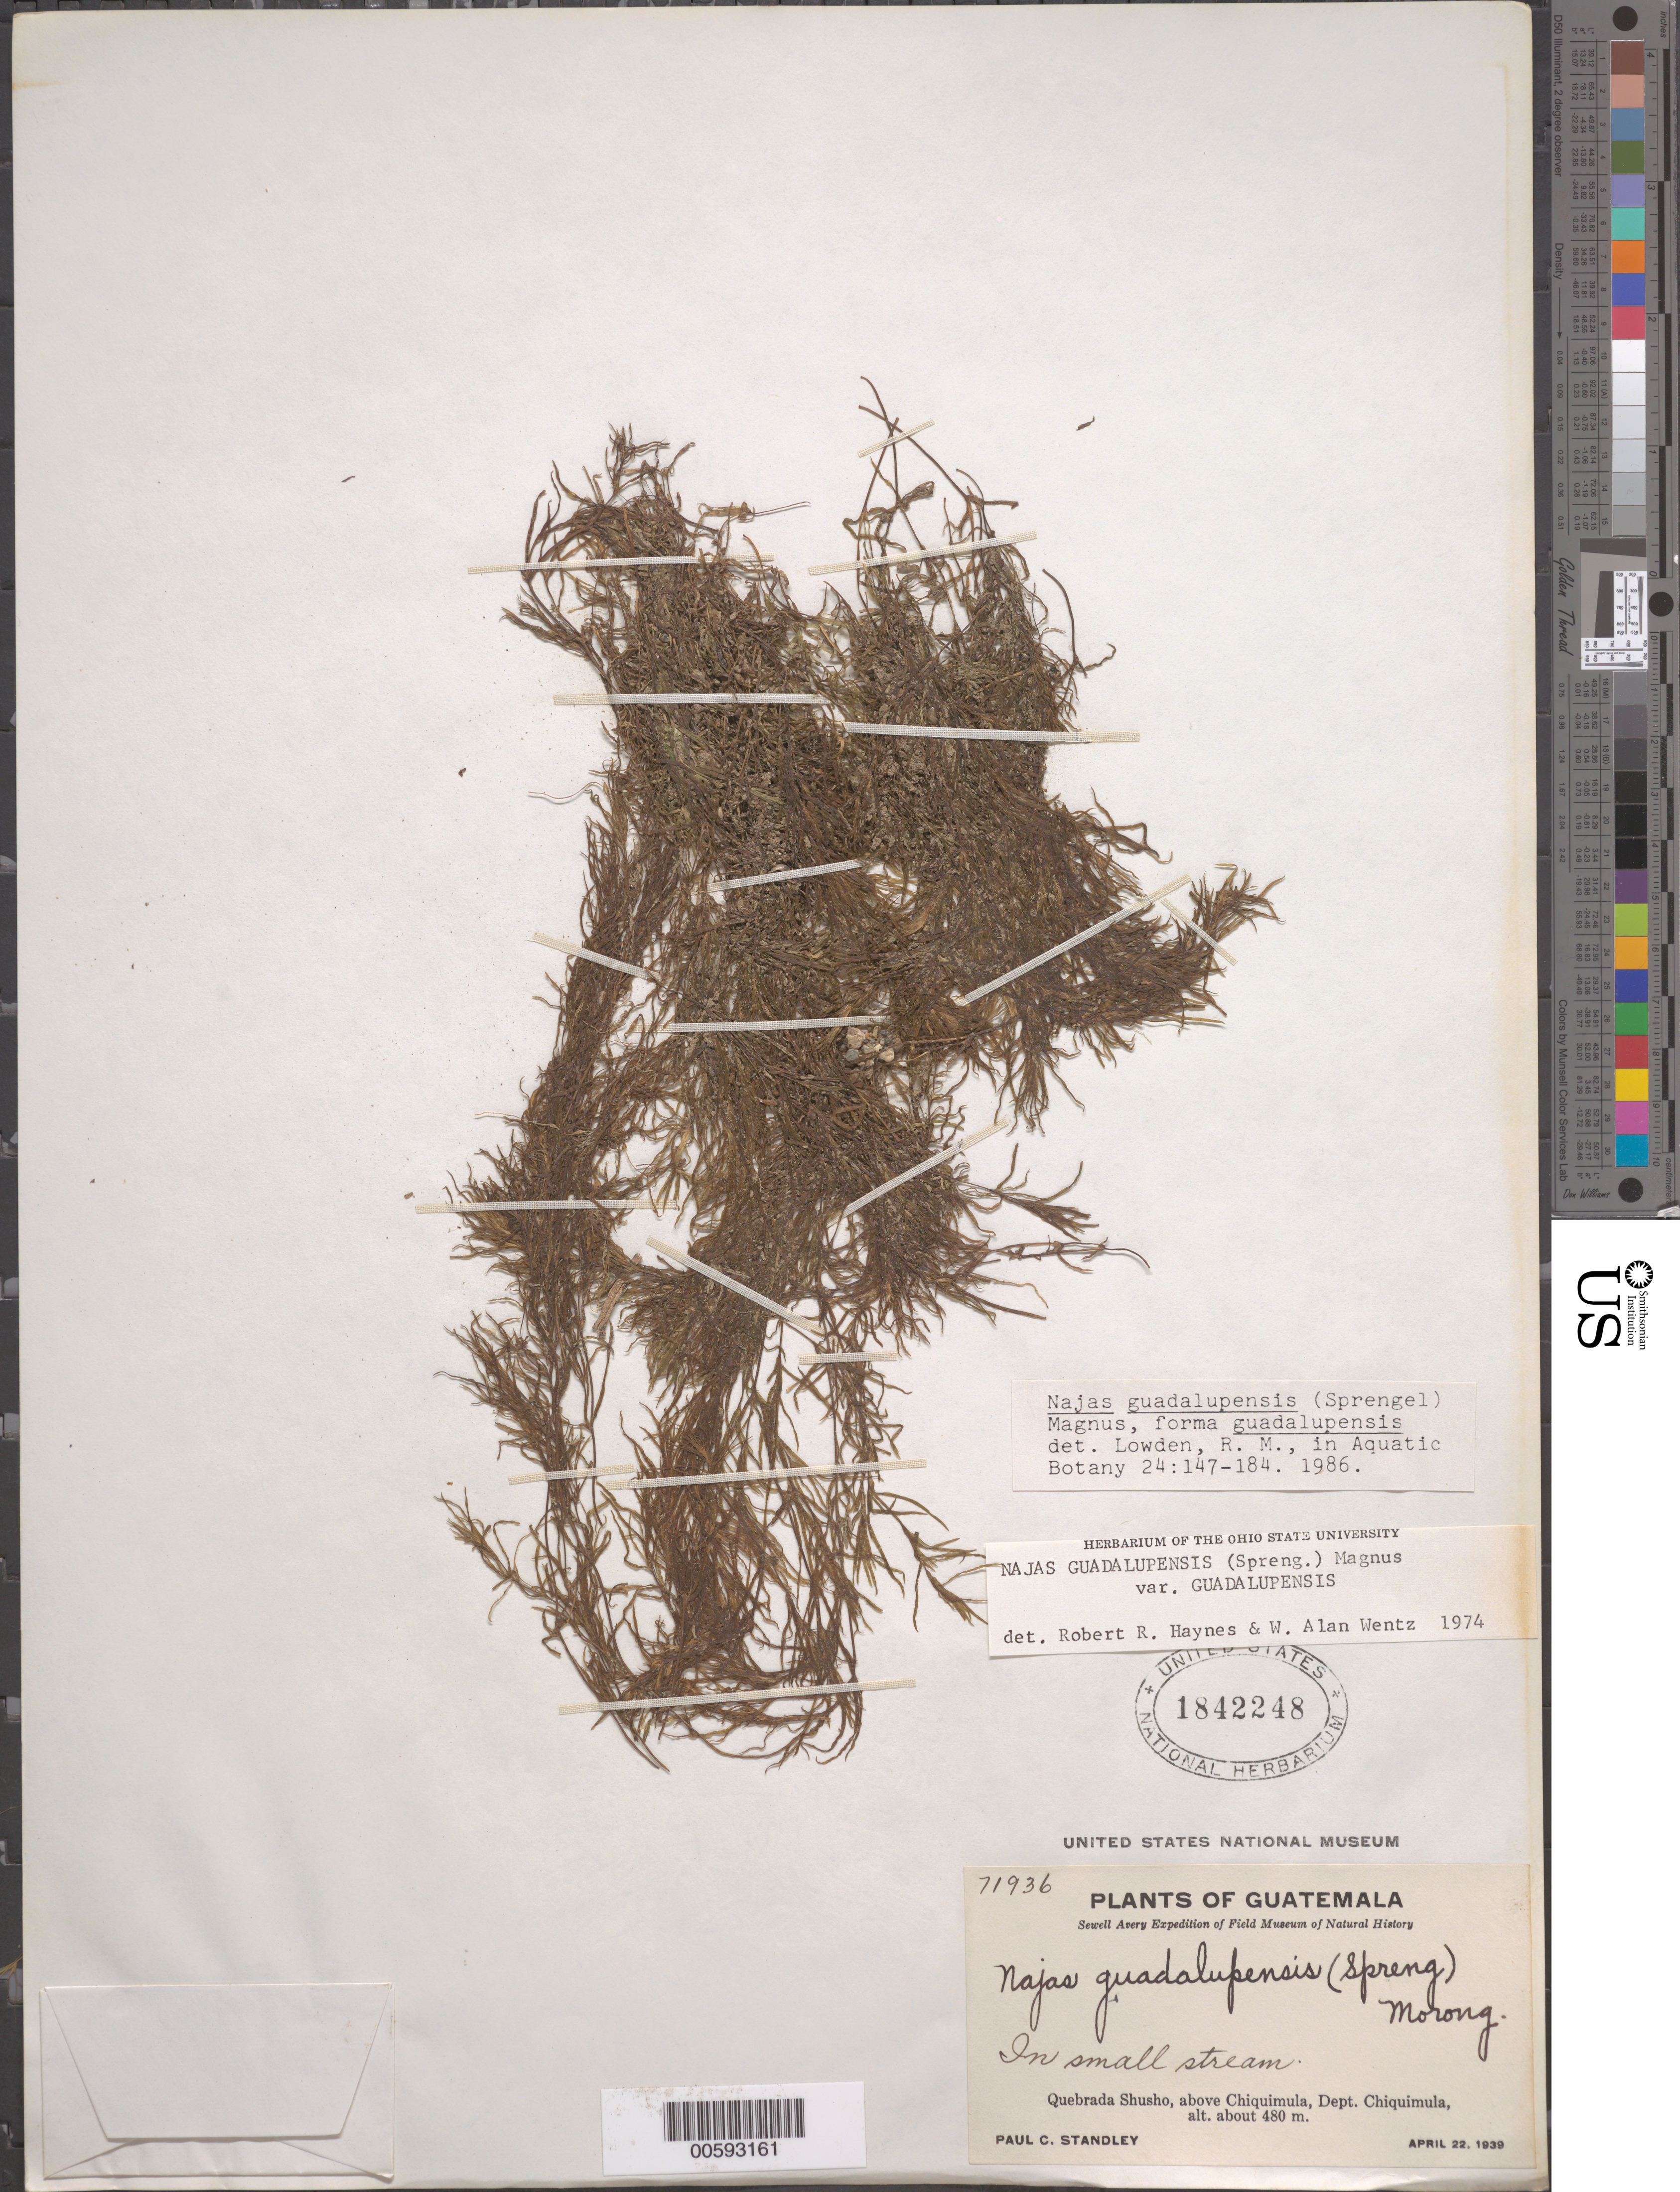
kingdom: Plantae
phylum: Tracheophyta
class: Liliopsida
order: Alismatales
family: Hydrocharitaceae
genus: Najas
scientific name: Najas guadalupensis var. guadalupensis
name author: (Spreng.) Magnus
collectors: P. C. Standley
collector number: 71936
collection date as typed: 22 Apr 1939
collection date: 1939-04-22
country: Guatemala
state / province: Chiquimula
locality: Quebrada Shusho, above Chiquimula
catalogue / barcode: US 1842248